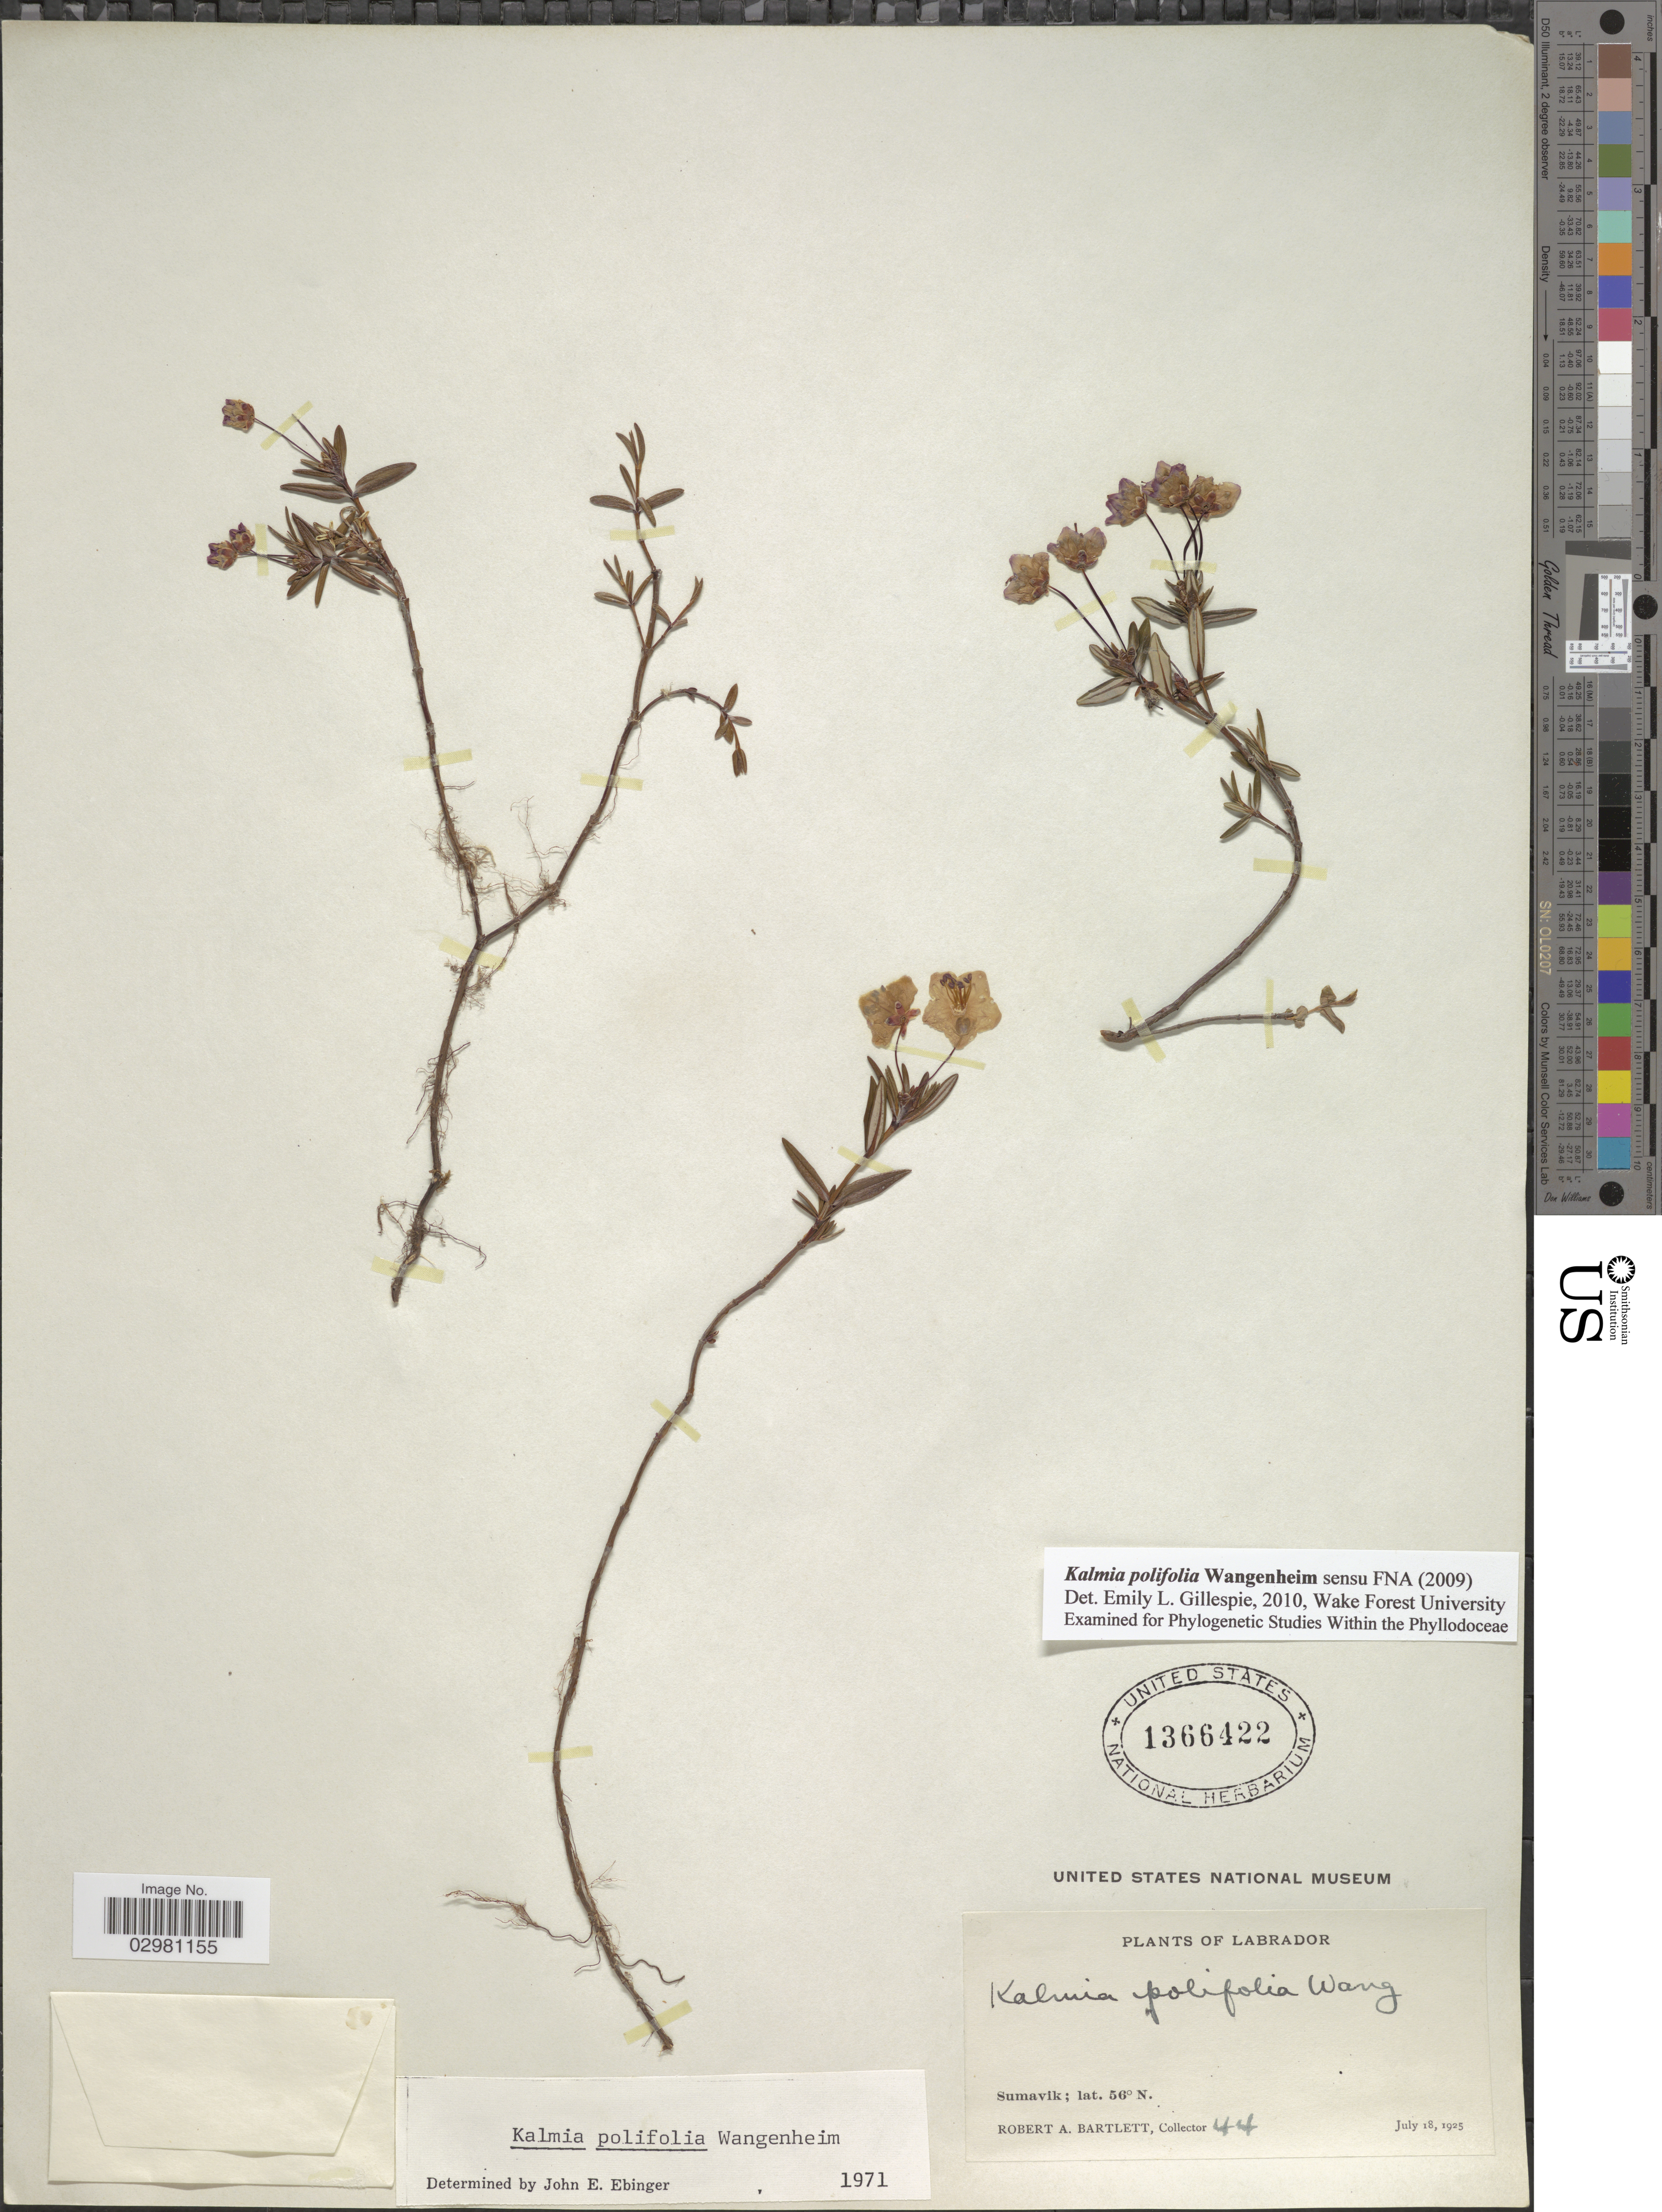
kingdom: Plantae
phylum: Tracheophyta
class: Magnoliopsida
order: Ericales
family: Ericaceae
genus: Kalmia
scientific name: Kalmia polifolia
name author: Wangenh.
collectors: R. A. Bartlett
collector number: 44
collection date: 1925-07-18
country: Canada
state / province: Newfoundland and Labrador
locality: Labrador. Sumavik.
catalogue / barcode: US 1366422